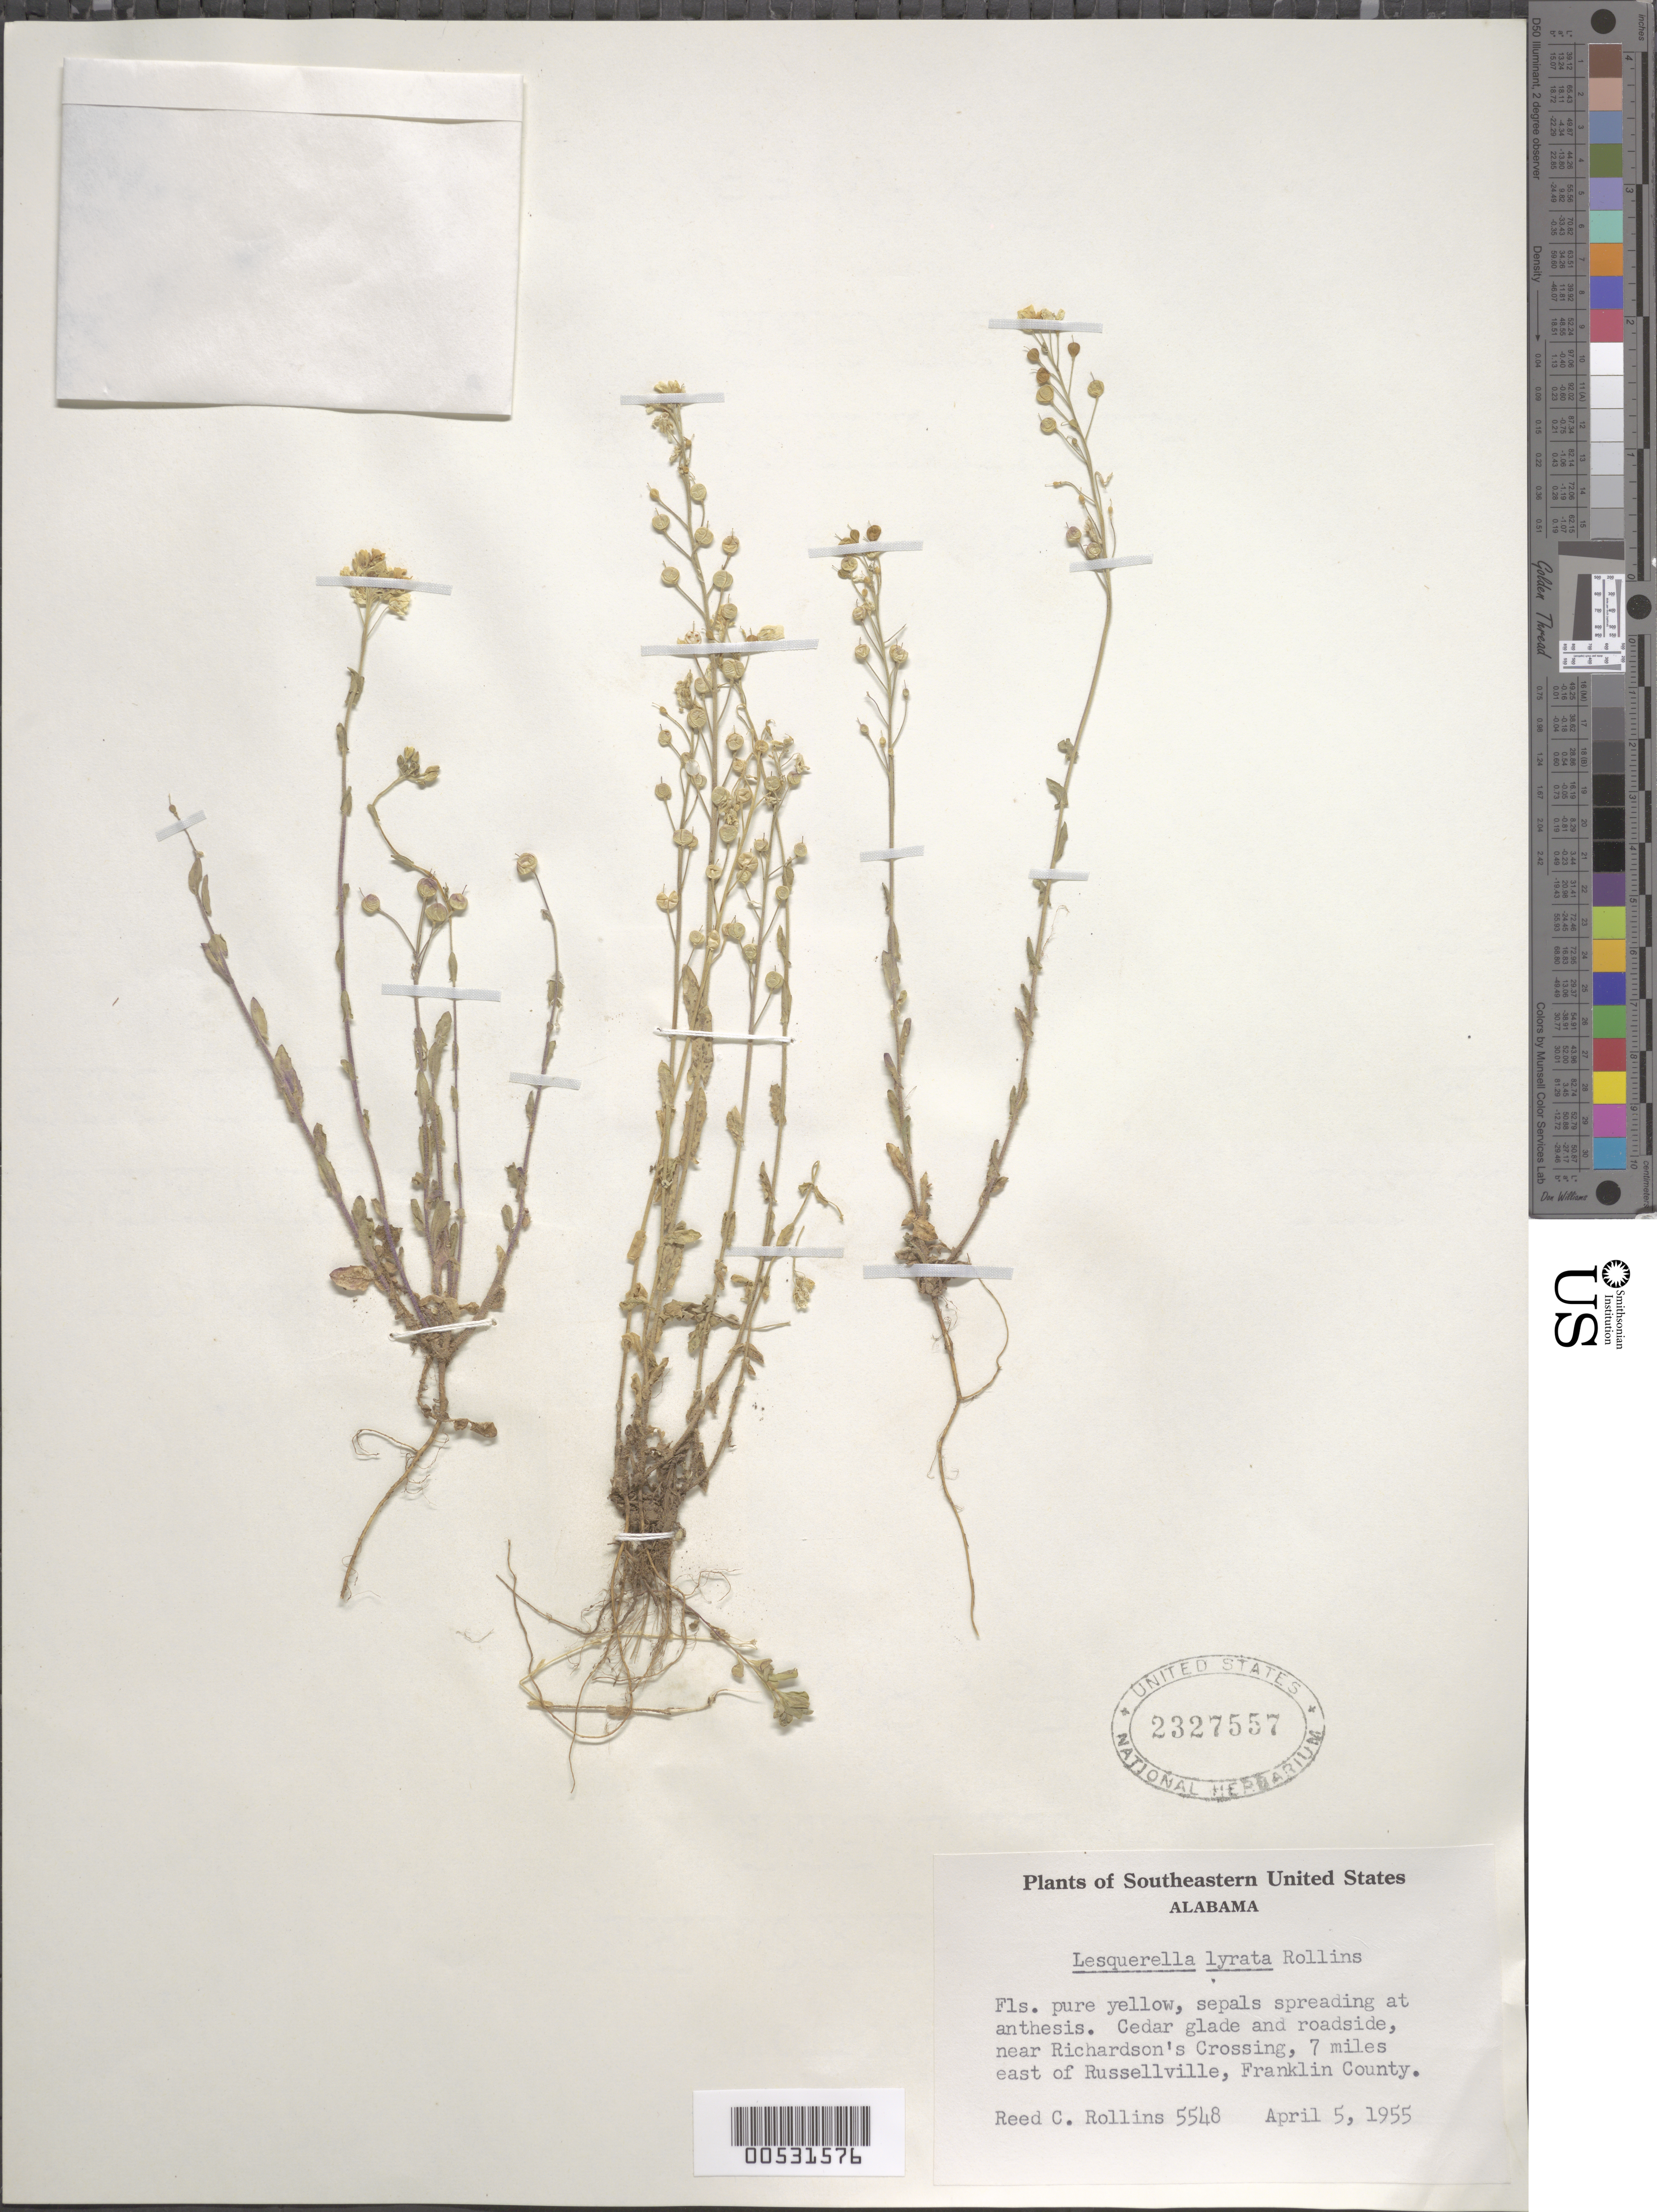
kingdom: Plantae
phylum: Tracheophyta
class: Magnoliopsida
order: Brassicales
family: Brassicaceae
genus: Lesquerella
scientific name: Lesquerella lyrata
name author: Rollins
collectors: R. C. Rollins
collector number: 5548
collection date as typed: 05 Apr 1955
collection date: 1955-04-05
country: United States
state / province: Alabama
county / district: Franklin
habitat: Cedar glade and roadside.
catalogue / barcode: US 2327557